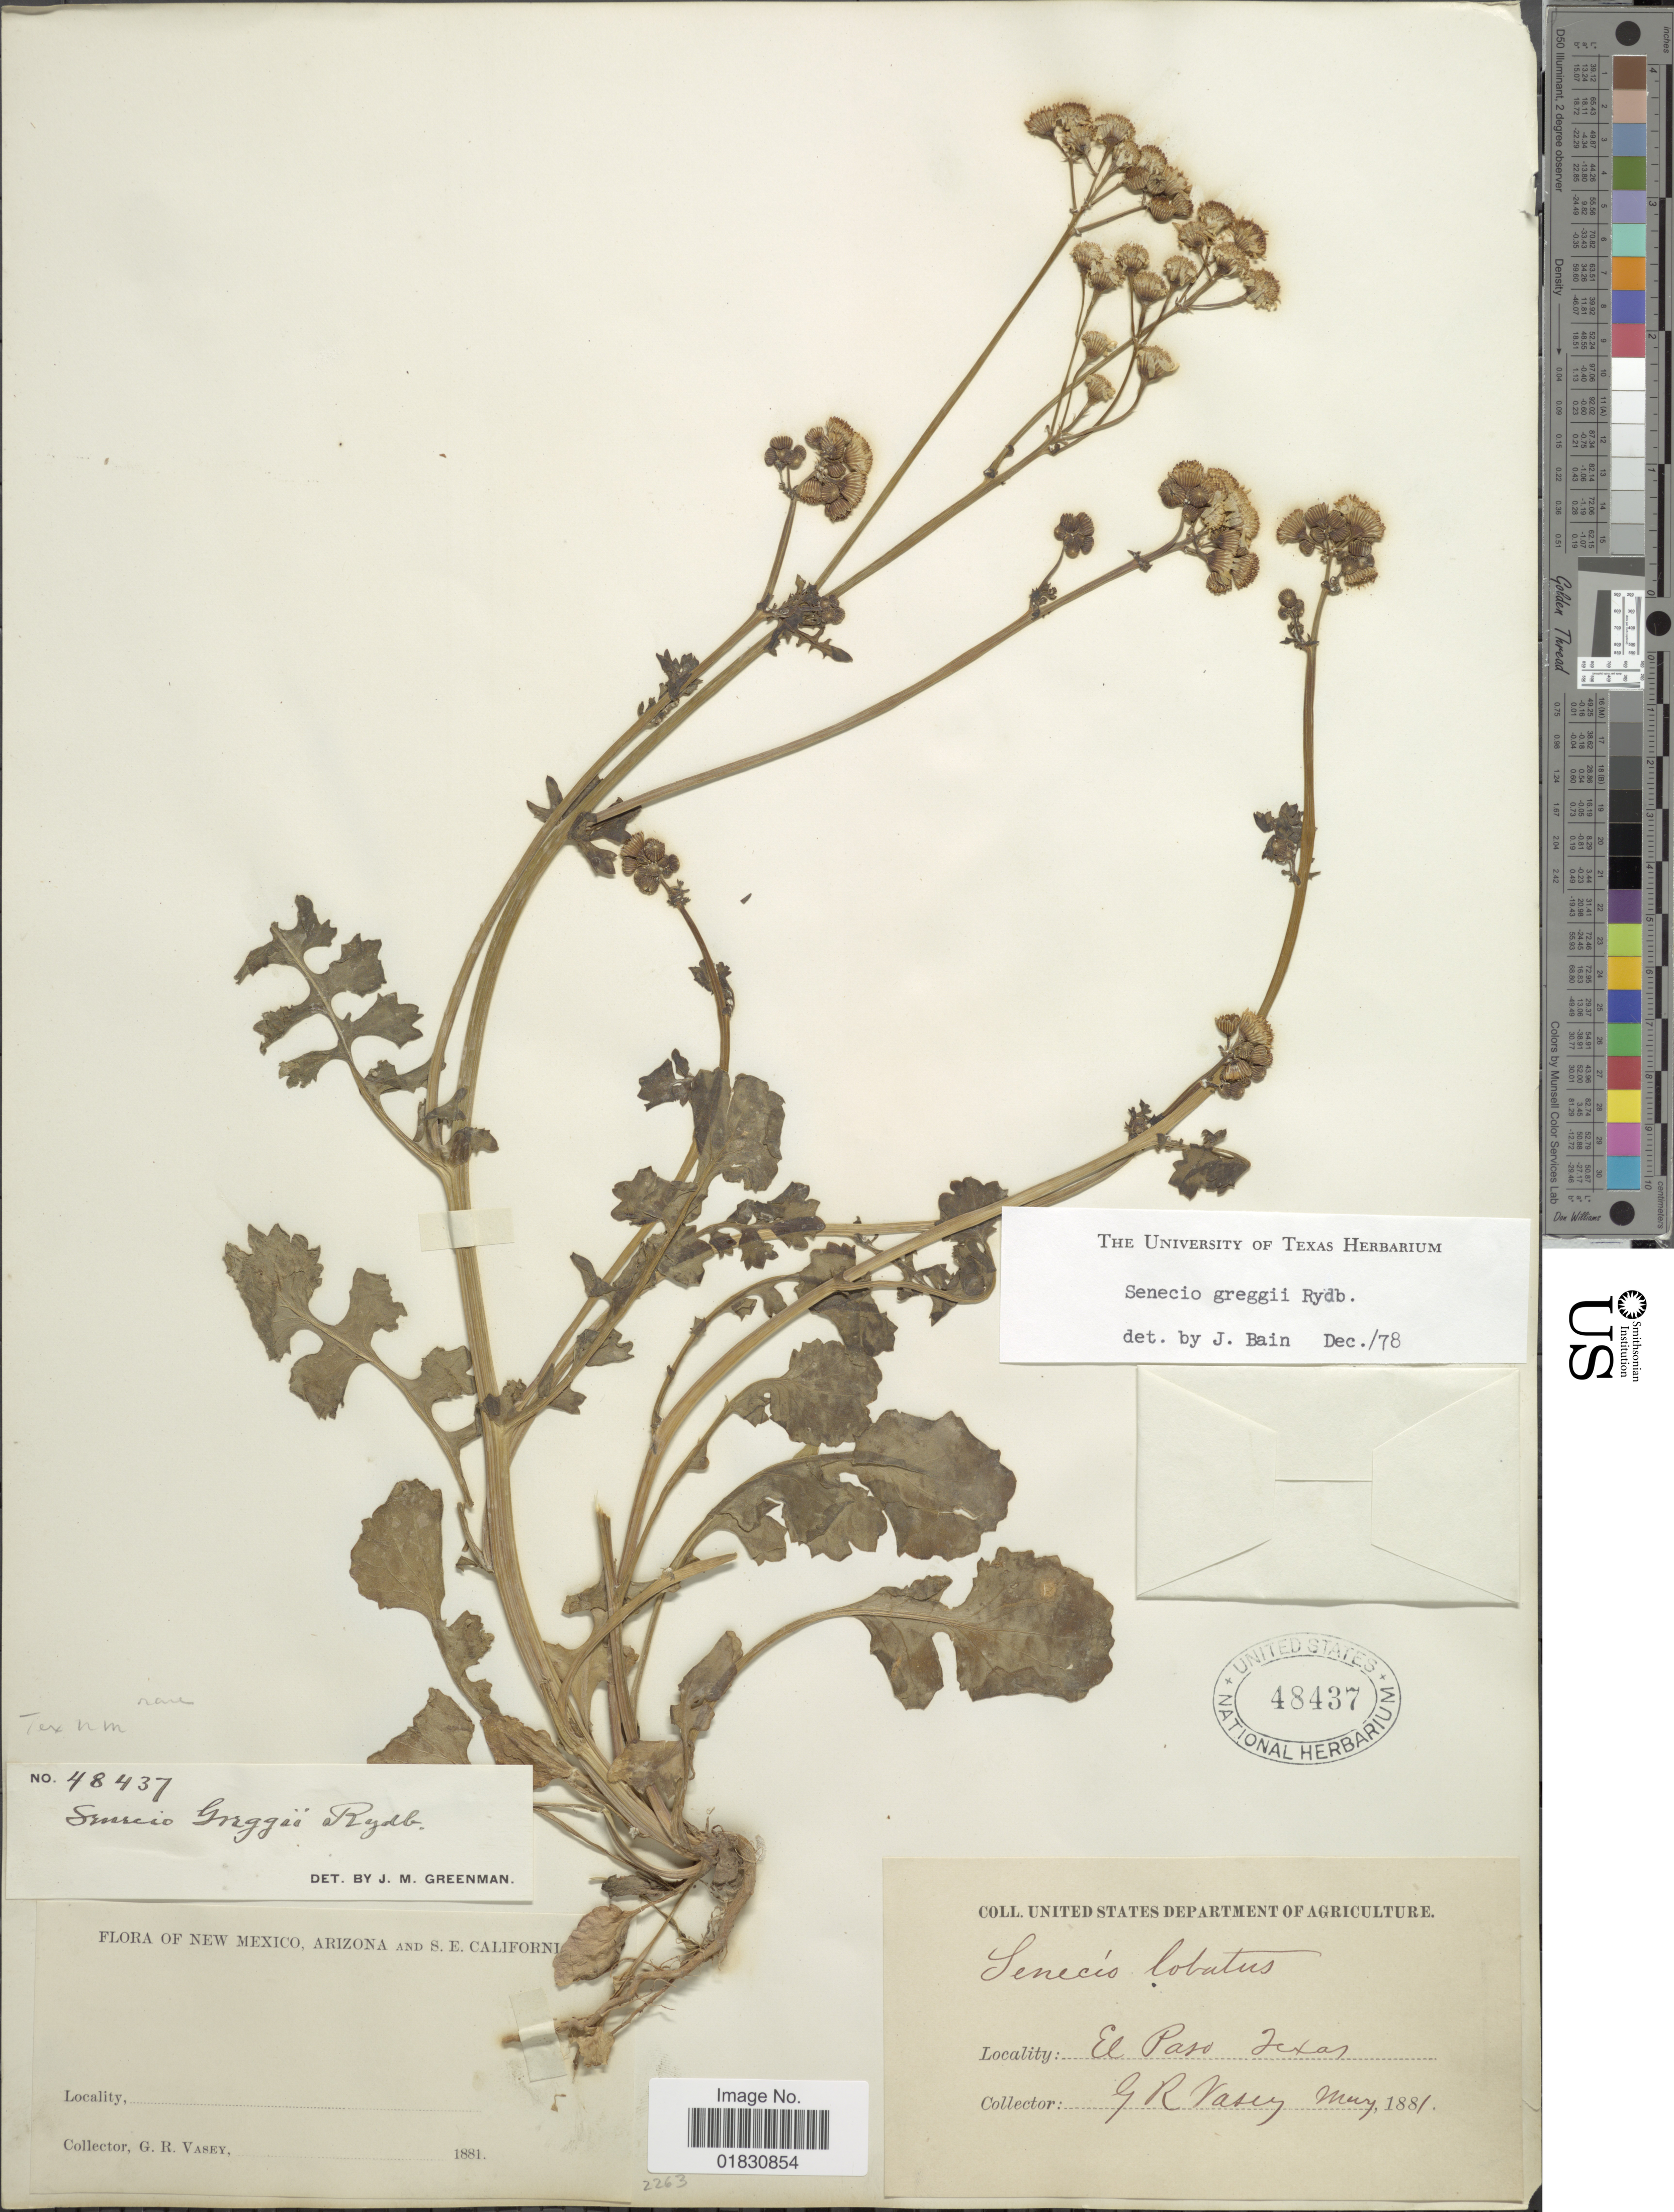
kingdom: Plantae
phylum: Tracheophyta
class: Magnoliopsida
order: Asterales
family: Asteraceae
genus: Packera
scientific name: Packera glabella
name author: (Poir.) C. Jeffrey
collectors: G. R. Vasey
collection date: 1881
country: United States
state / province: Texas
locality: El Paso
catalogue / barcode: US 48437